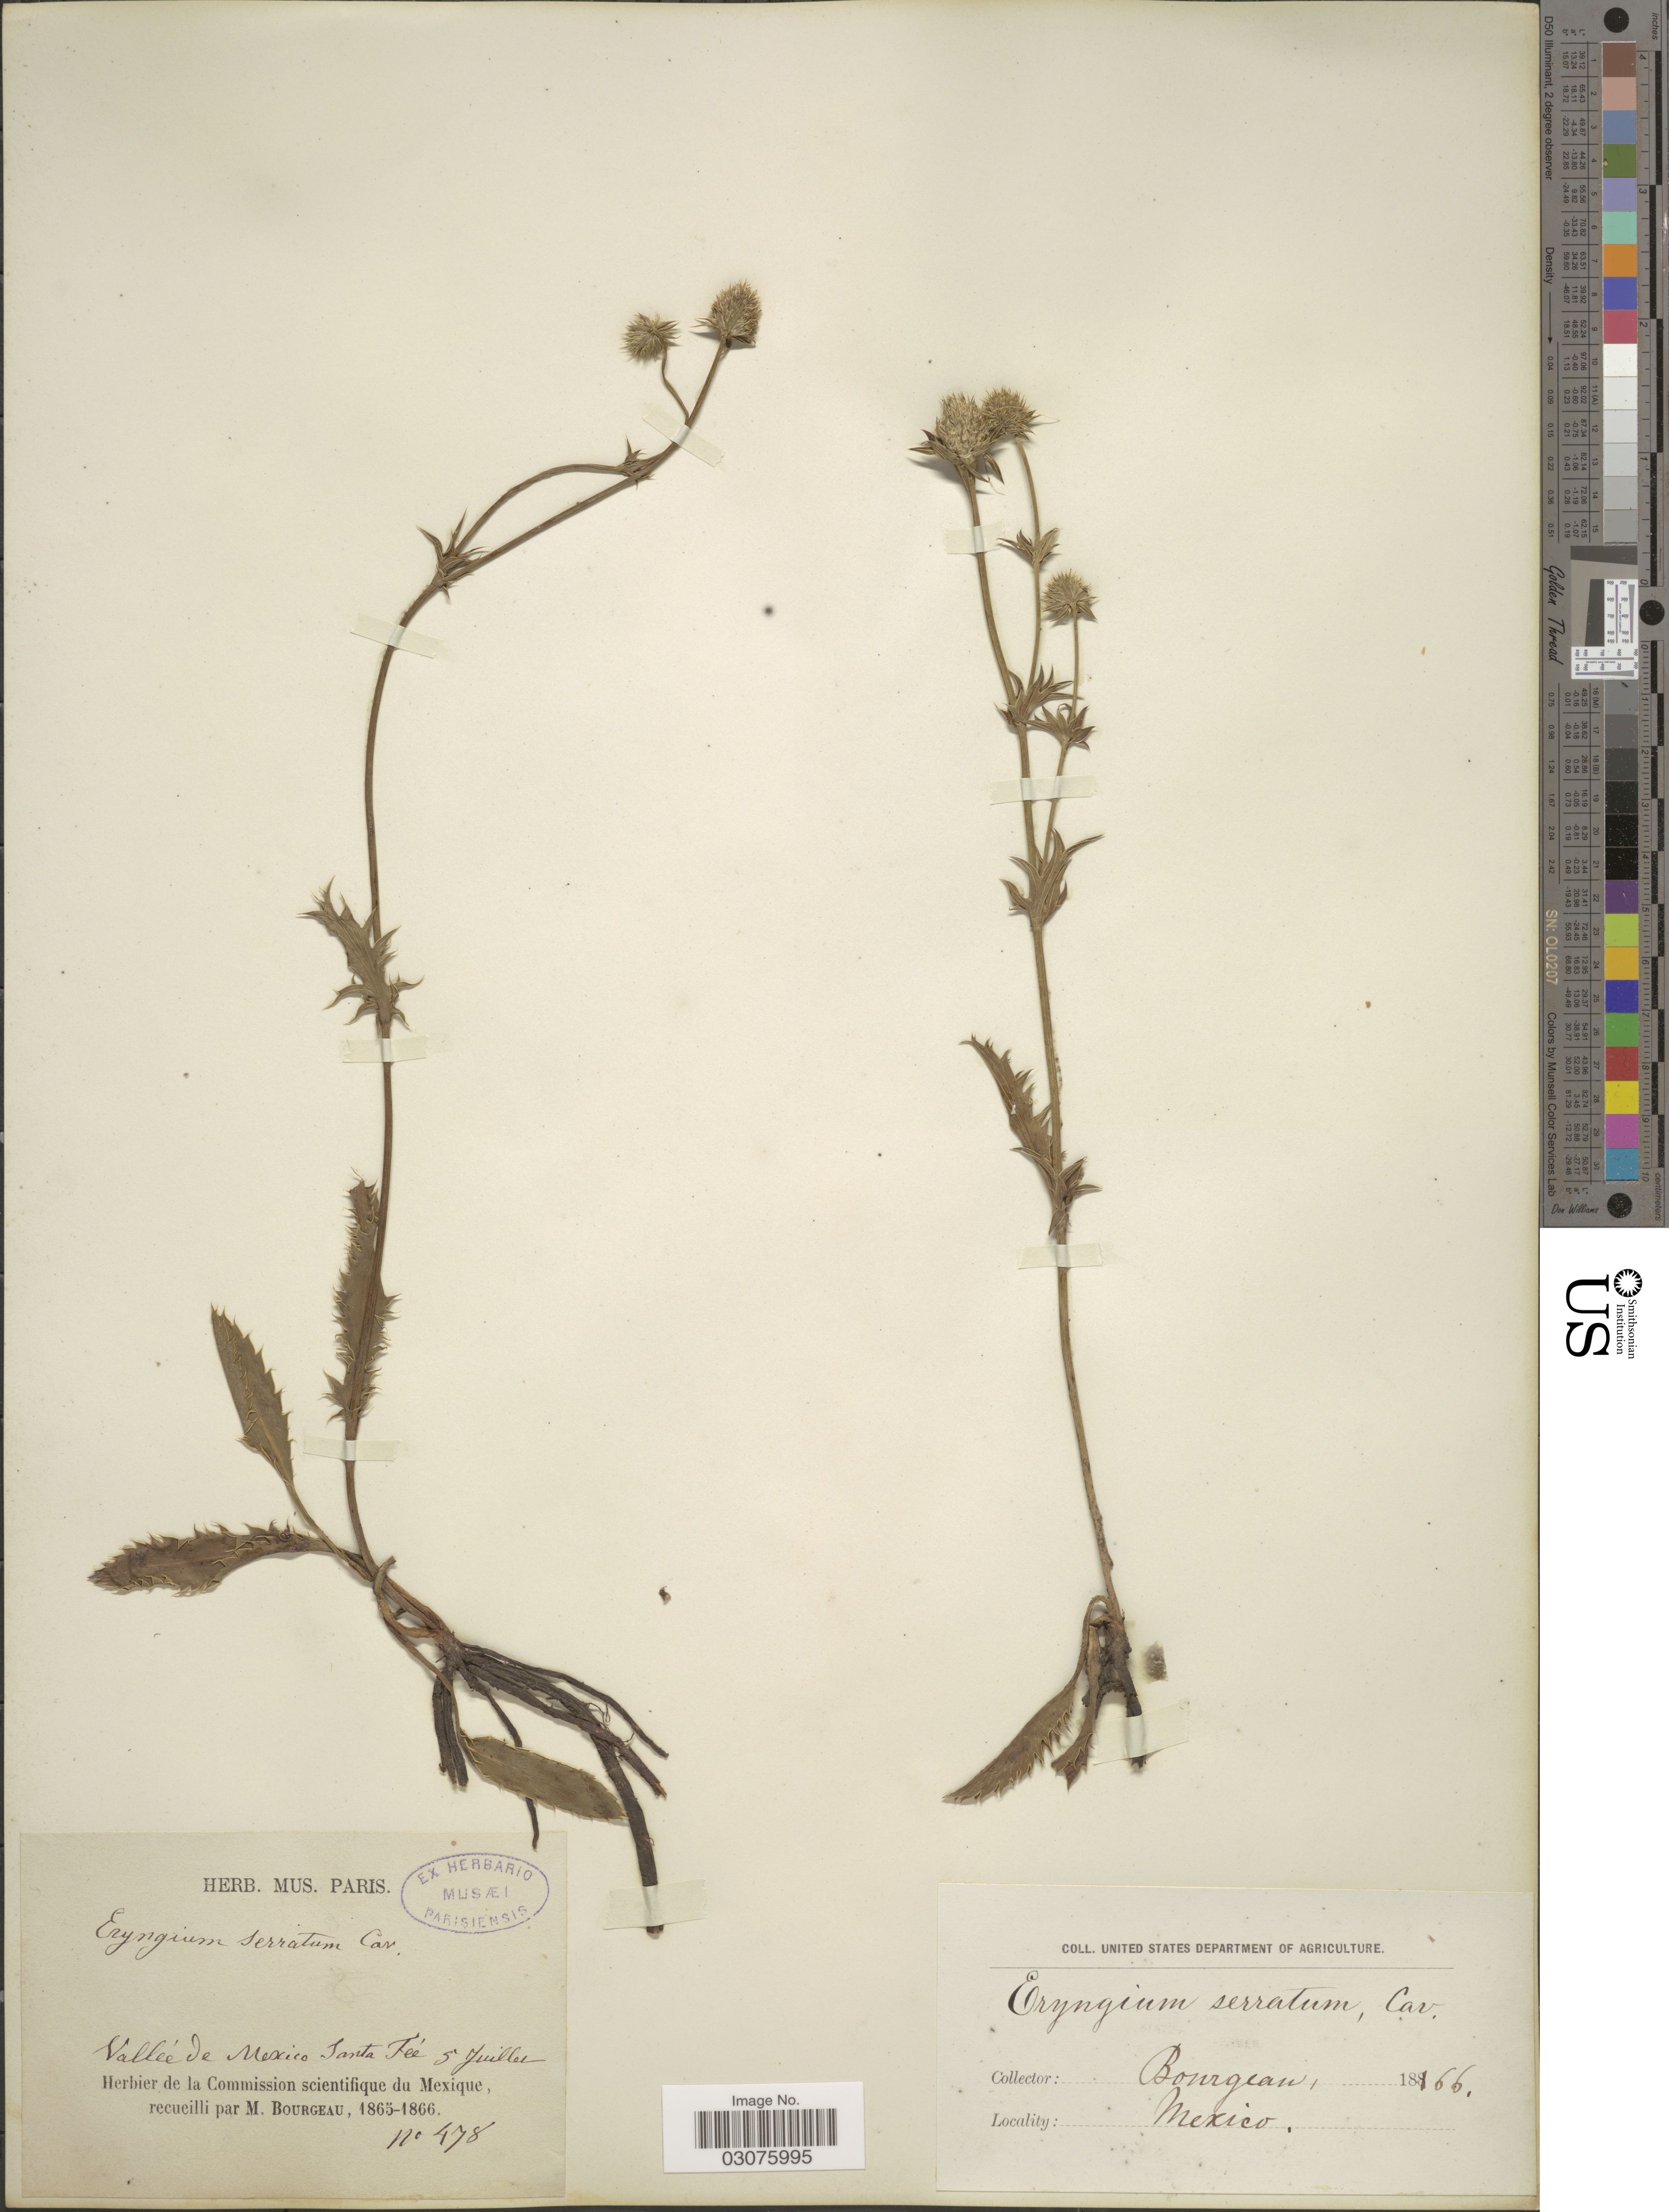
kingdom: Plantae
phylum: Tracheophyta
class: Magnoliopsida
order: Apiales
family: Apiaceae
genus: Eryngium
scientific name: Eryngium serratum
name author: Cav.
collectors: M. Borgeau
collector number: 478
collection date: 1866-07-05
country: Mexico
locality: Vallée de Mexico Santa Fée.